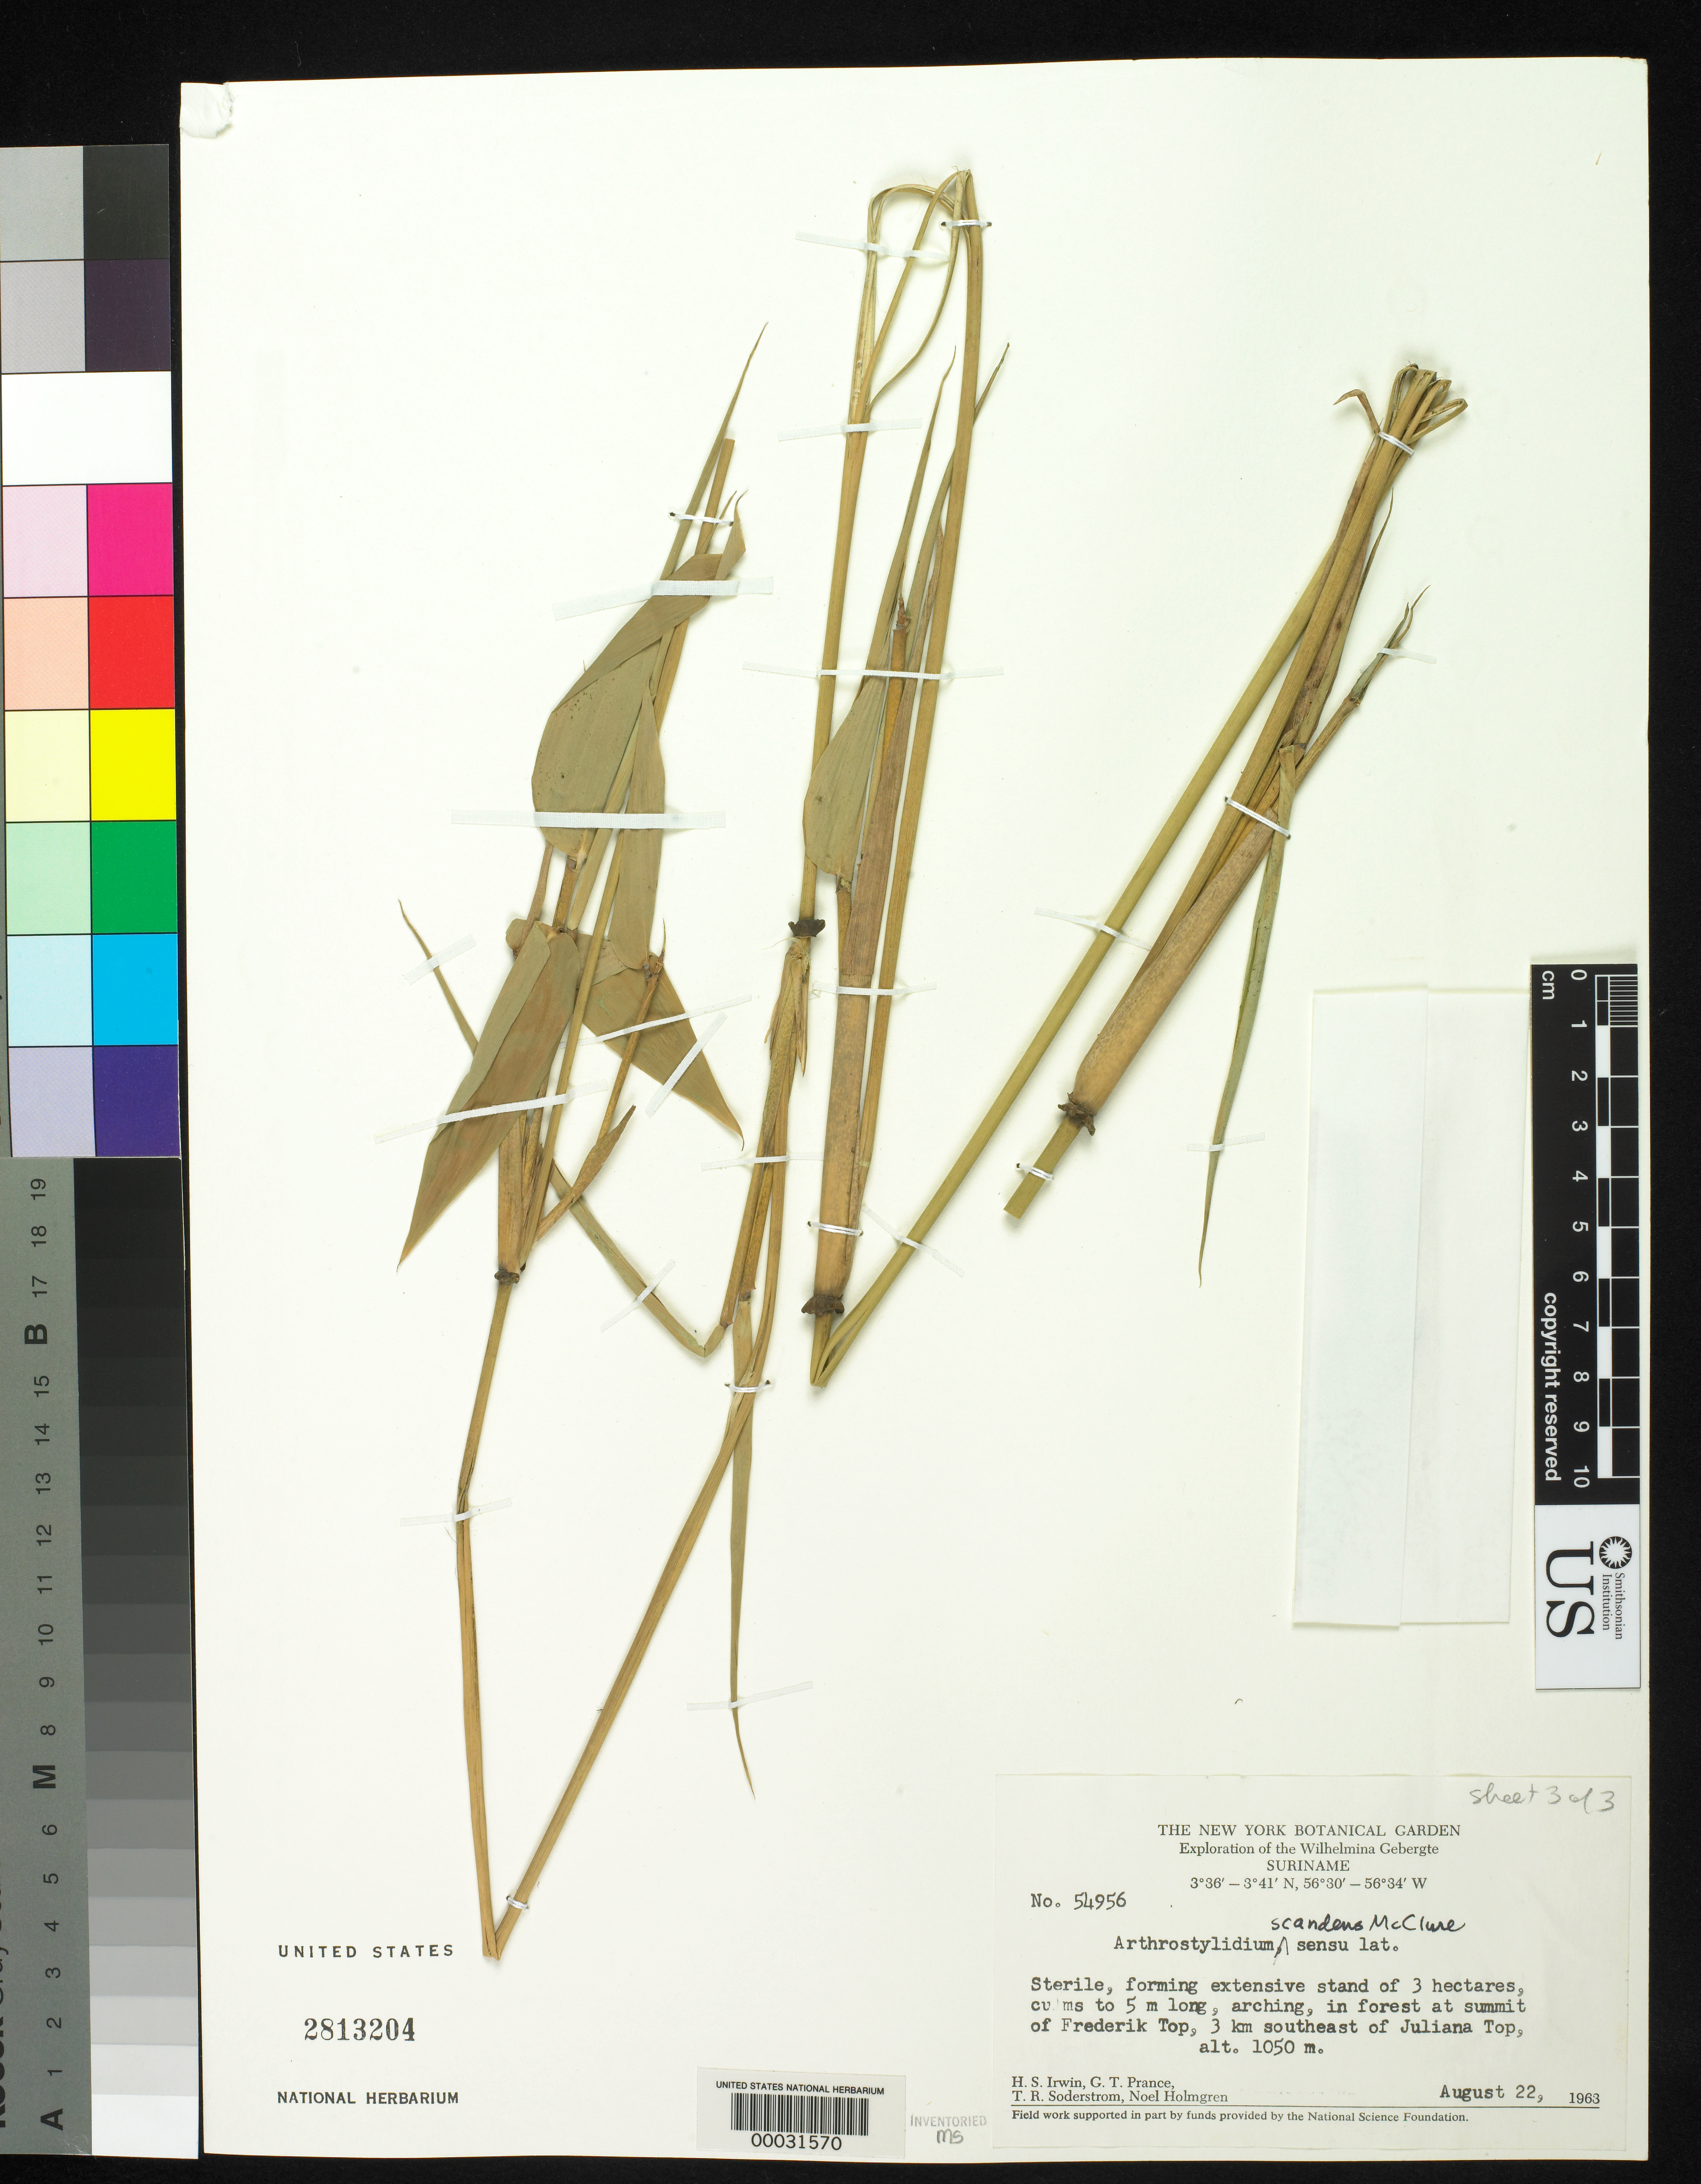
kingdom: Plantae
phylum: Tracheophyta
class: Liliopsida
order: Poales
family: Poaceae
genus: Arthrostylidium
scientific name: Arthrostylidium scandens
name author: McClure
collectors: H. Irwin, G. T. Prance, T. R. Soderstrom & N. H. Holmgren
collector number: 54956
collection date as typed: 22 Aug 1963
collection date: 1963-08-22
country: Suriname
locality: Wilhelmina gebergte, summit of frederik top, 3 km se of juliana top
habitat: Forest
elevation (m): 1050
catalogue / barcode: US 2813204